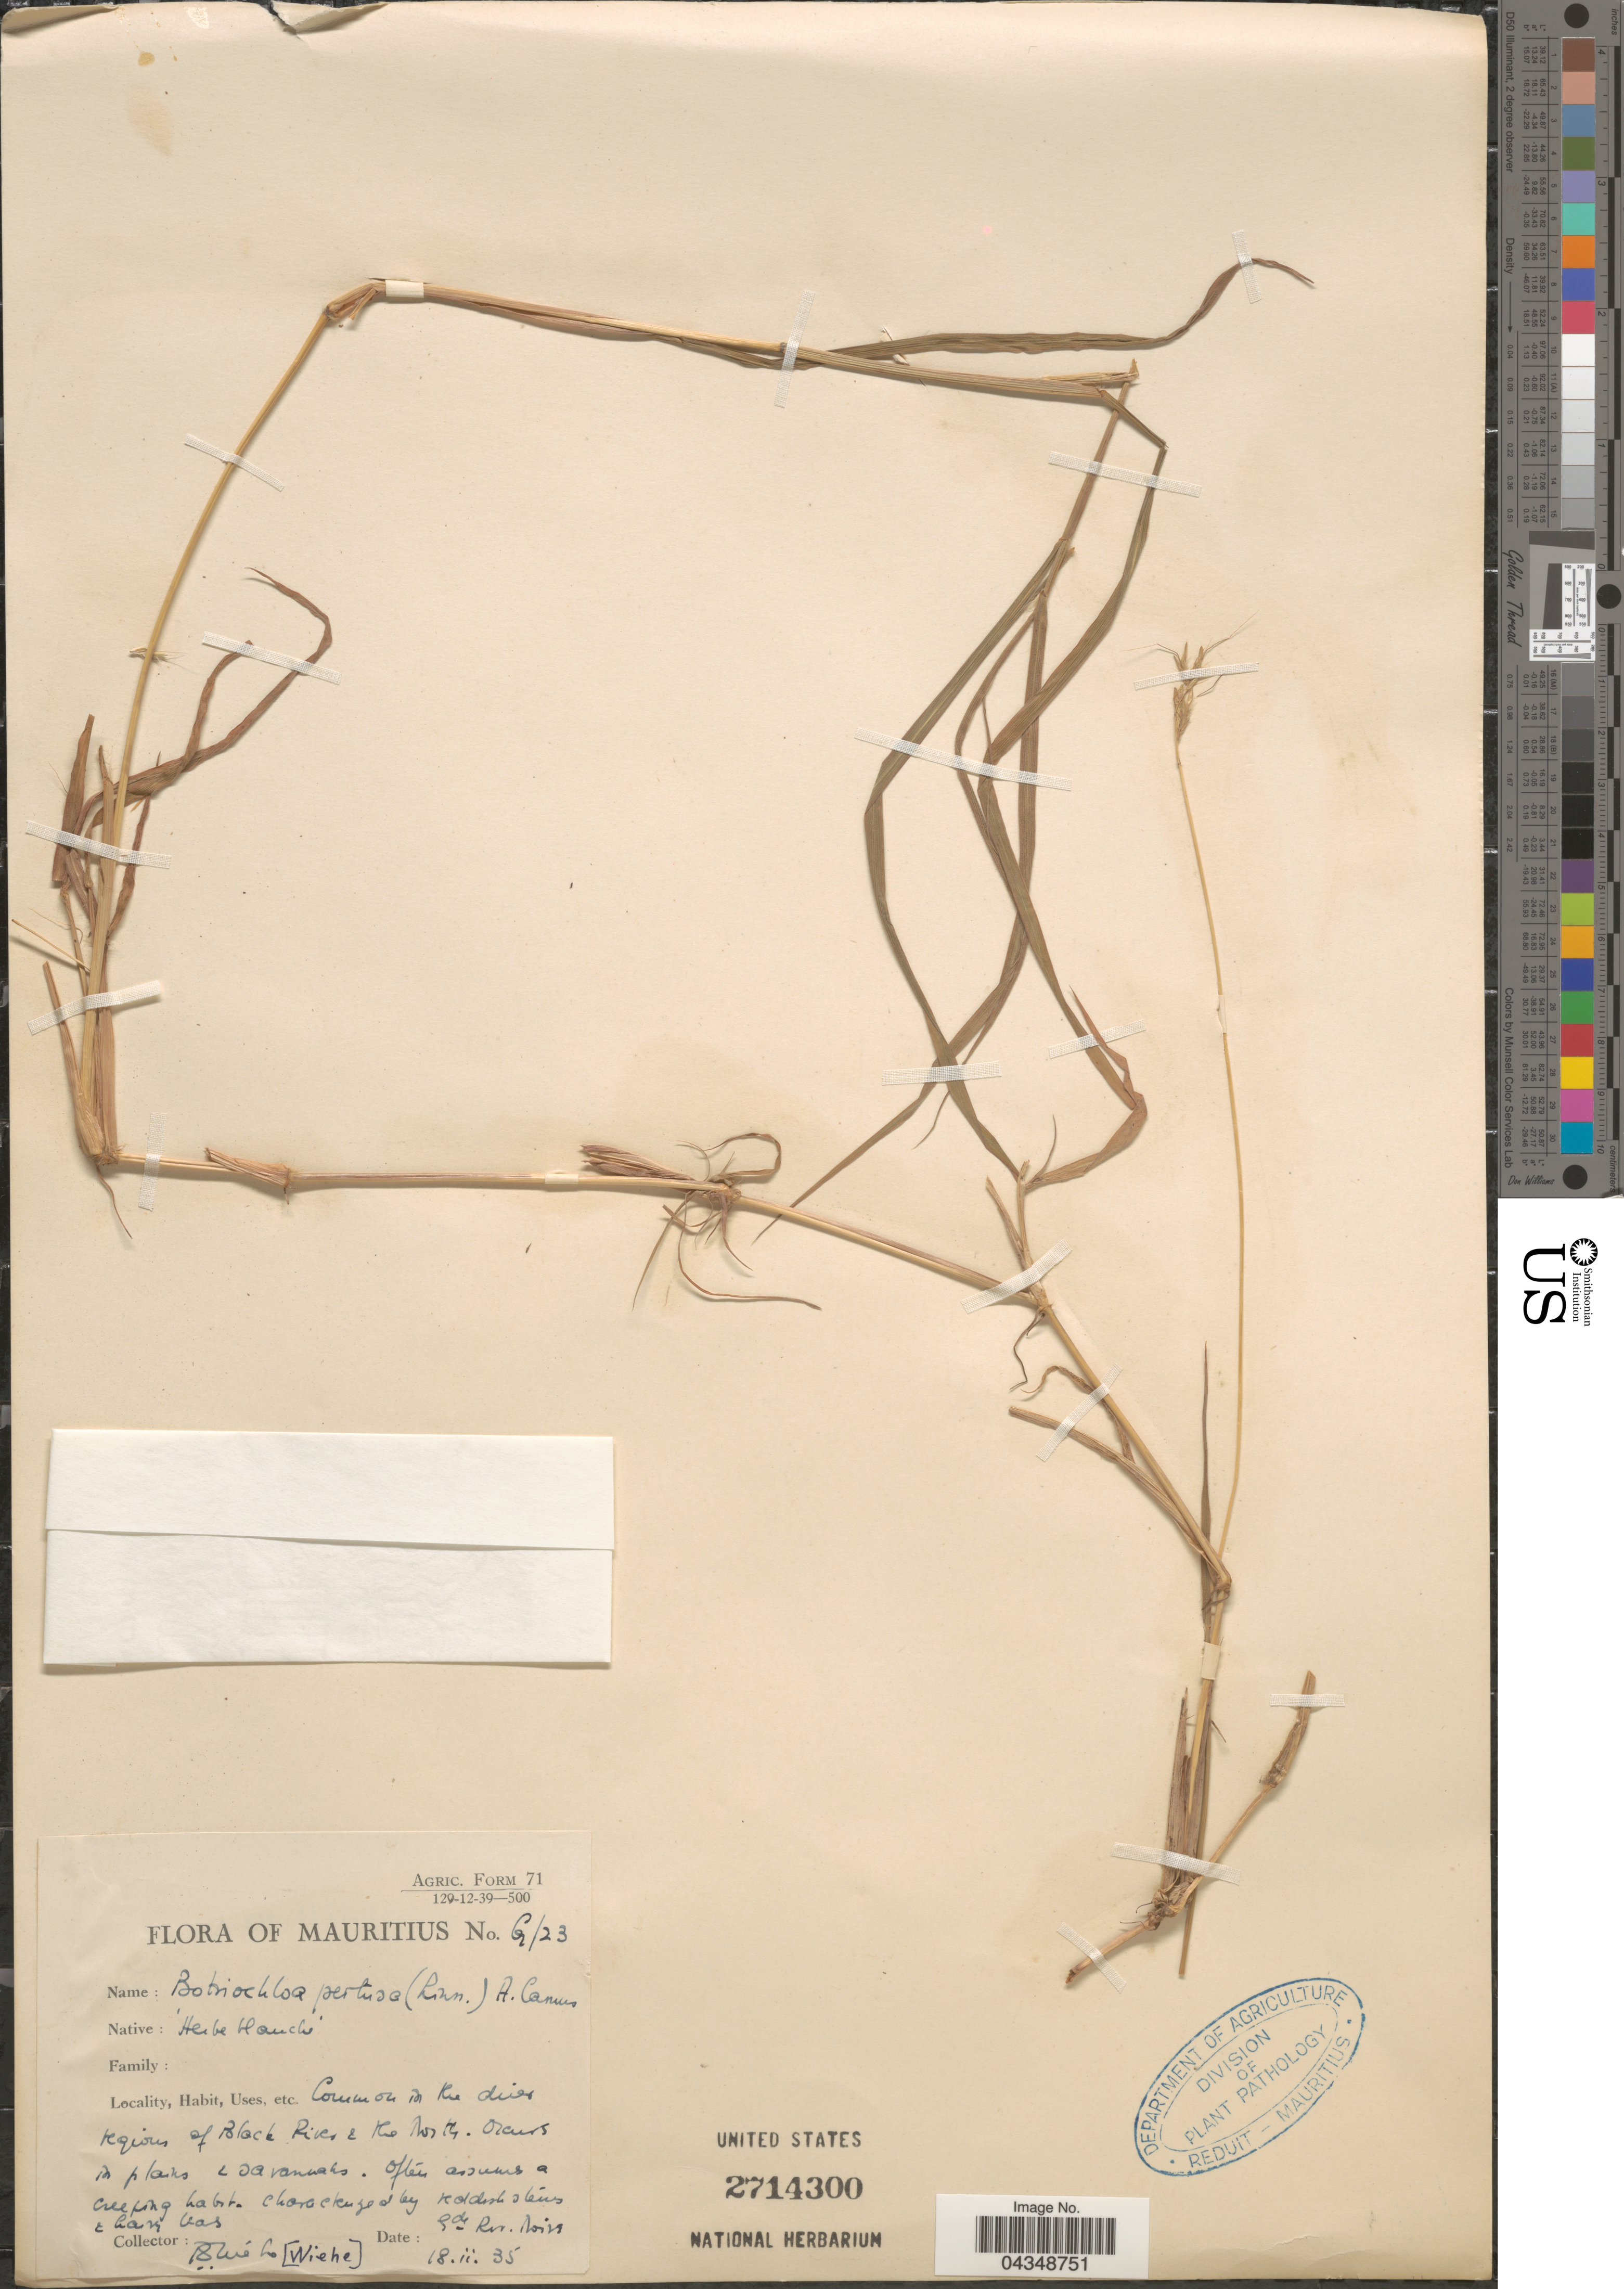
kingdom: Plantae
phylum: Tracheophyta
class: Liliopsida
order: Poales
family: Poaceae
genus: Bothriochloa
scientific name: Bothriochloa pertusa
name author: (L.) A. Camus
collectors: P. Wiehe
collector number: G/23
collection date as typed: Transcribed d/m/y: 18/2/35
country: Mauritius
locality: Common in the drier regions of Black River & the North.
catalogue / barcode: US 2714300